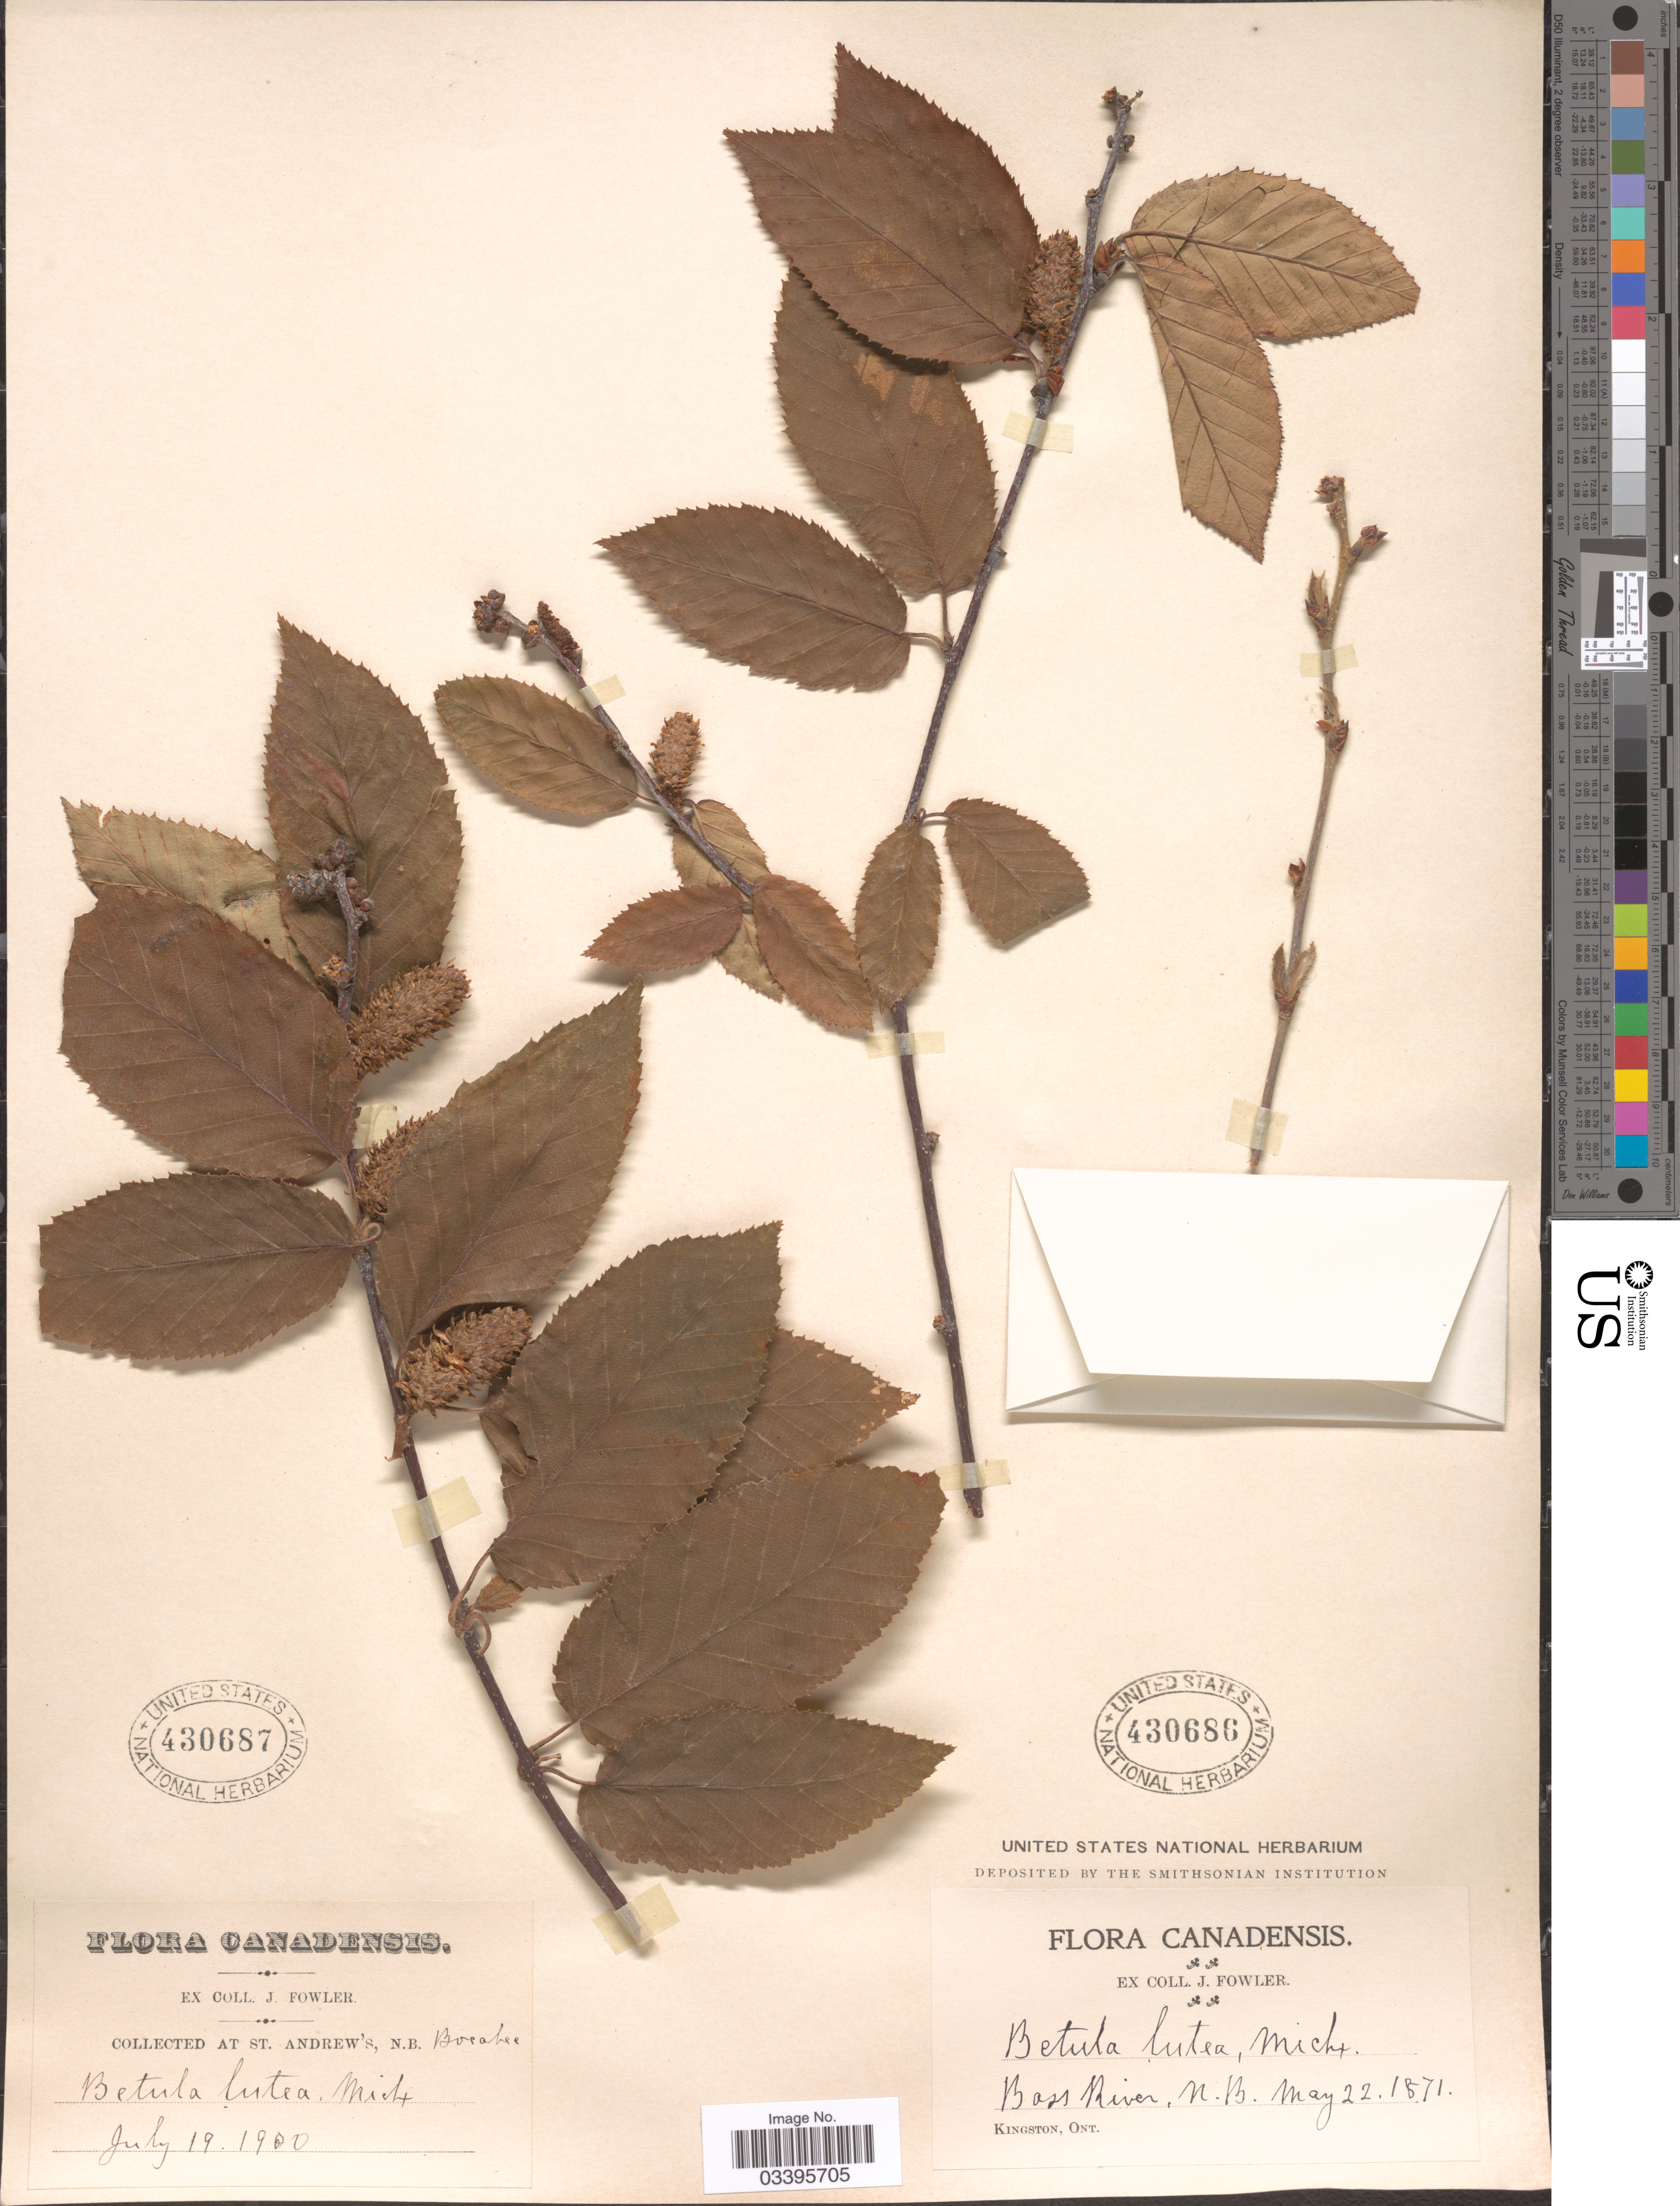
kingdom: Plantae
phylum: Tracheophyta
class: Magnoliopsida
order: Fagales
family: Betulaceae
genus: Betula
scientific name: Betula lutea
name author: F. Michx.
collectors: J. Fowler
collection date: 1871-05-22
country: Canada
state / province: New Brunswick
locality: Boss River.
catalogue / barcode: US 430686-2